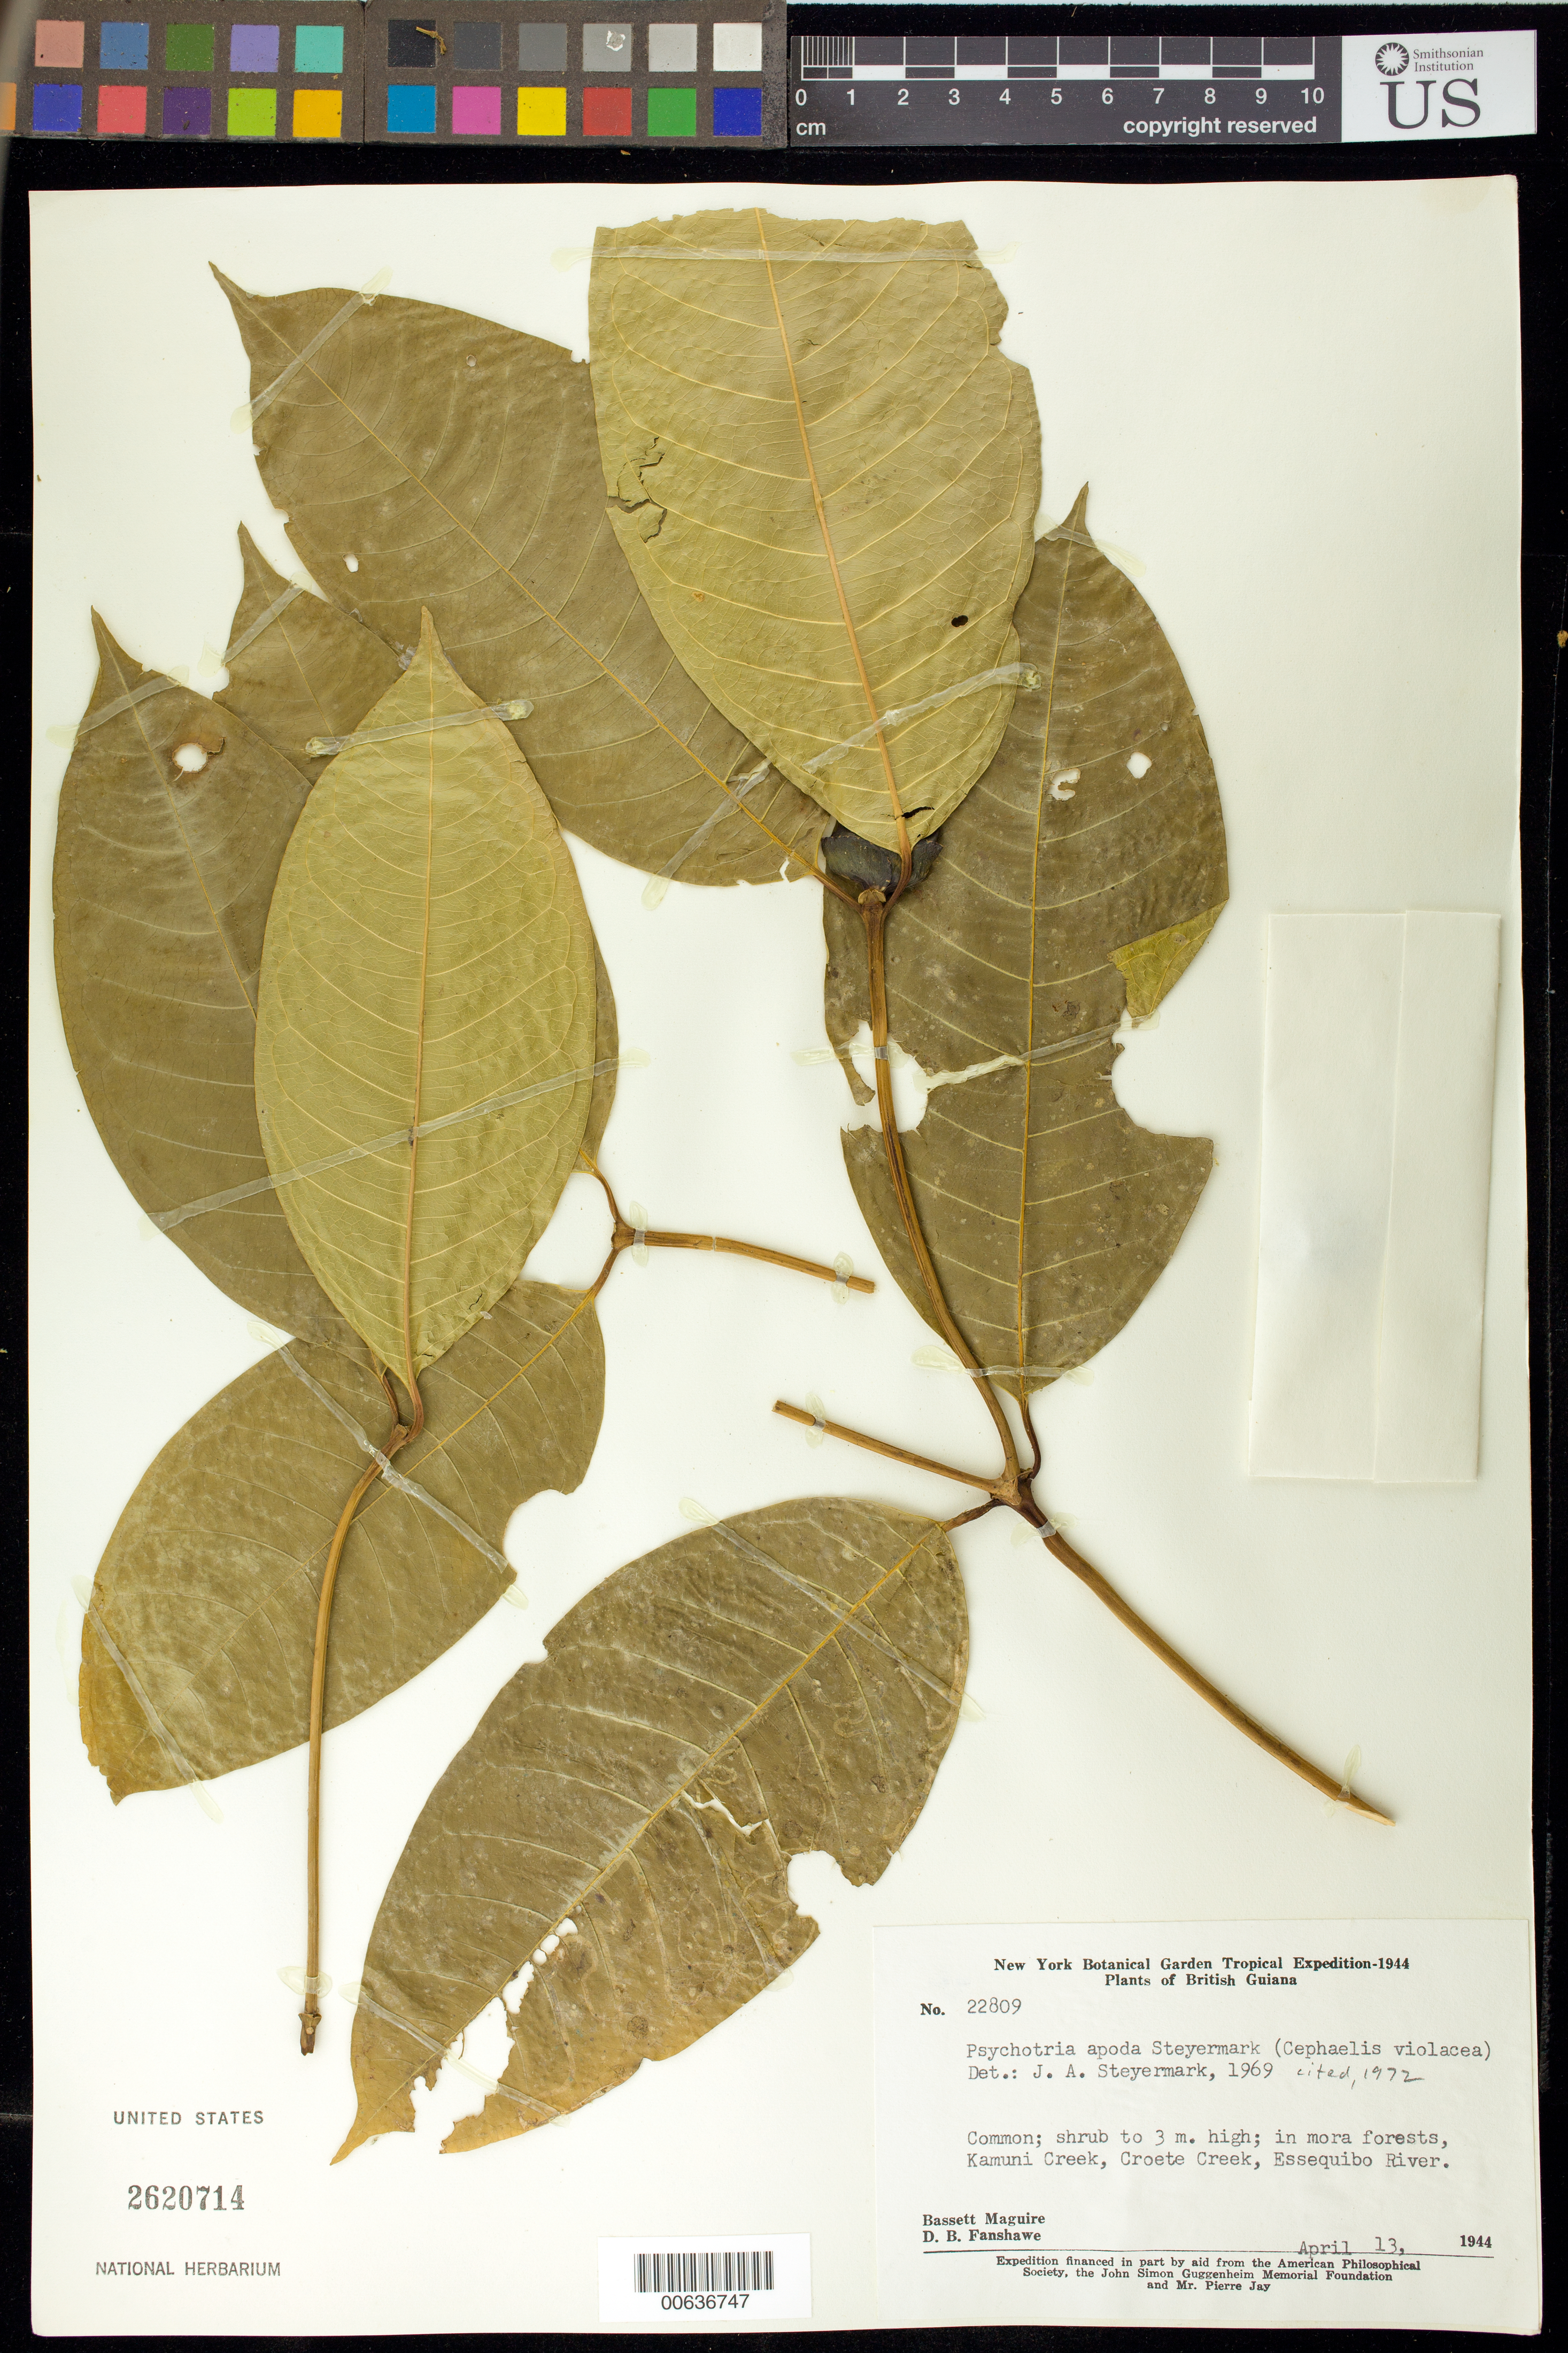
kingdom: Plantae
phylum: Tracheophyta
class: Magnoliopsida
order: Gentianales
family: Rubiaceae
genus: Palicourea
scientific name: Palicourea apoda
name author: (Steyerm.) Delprete & J.H. Kirkbr.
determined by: Kirkbride, J. H., Jr.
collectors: B. Maguire & D. B. Fanshawe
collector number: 22809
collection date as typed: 13-Apr-44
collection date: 1944-04-13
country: Guyana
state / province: Essequibo Isl-W. Demerara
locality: Kamuni Creek, Groete Creek, Essequibo River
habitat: Mora forests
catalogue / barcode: US 2620714